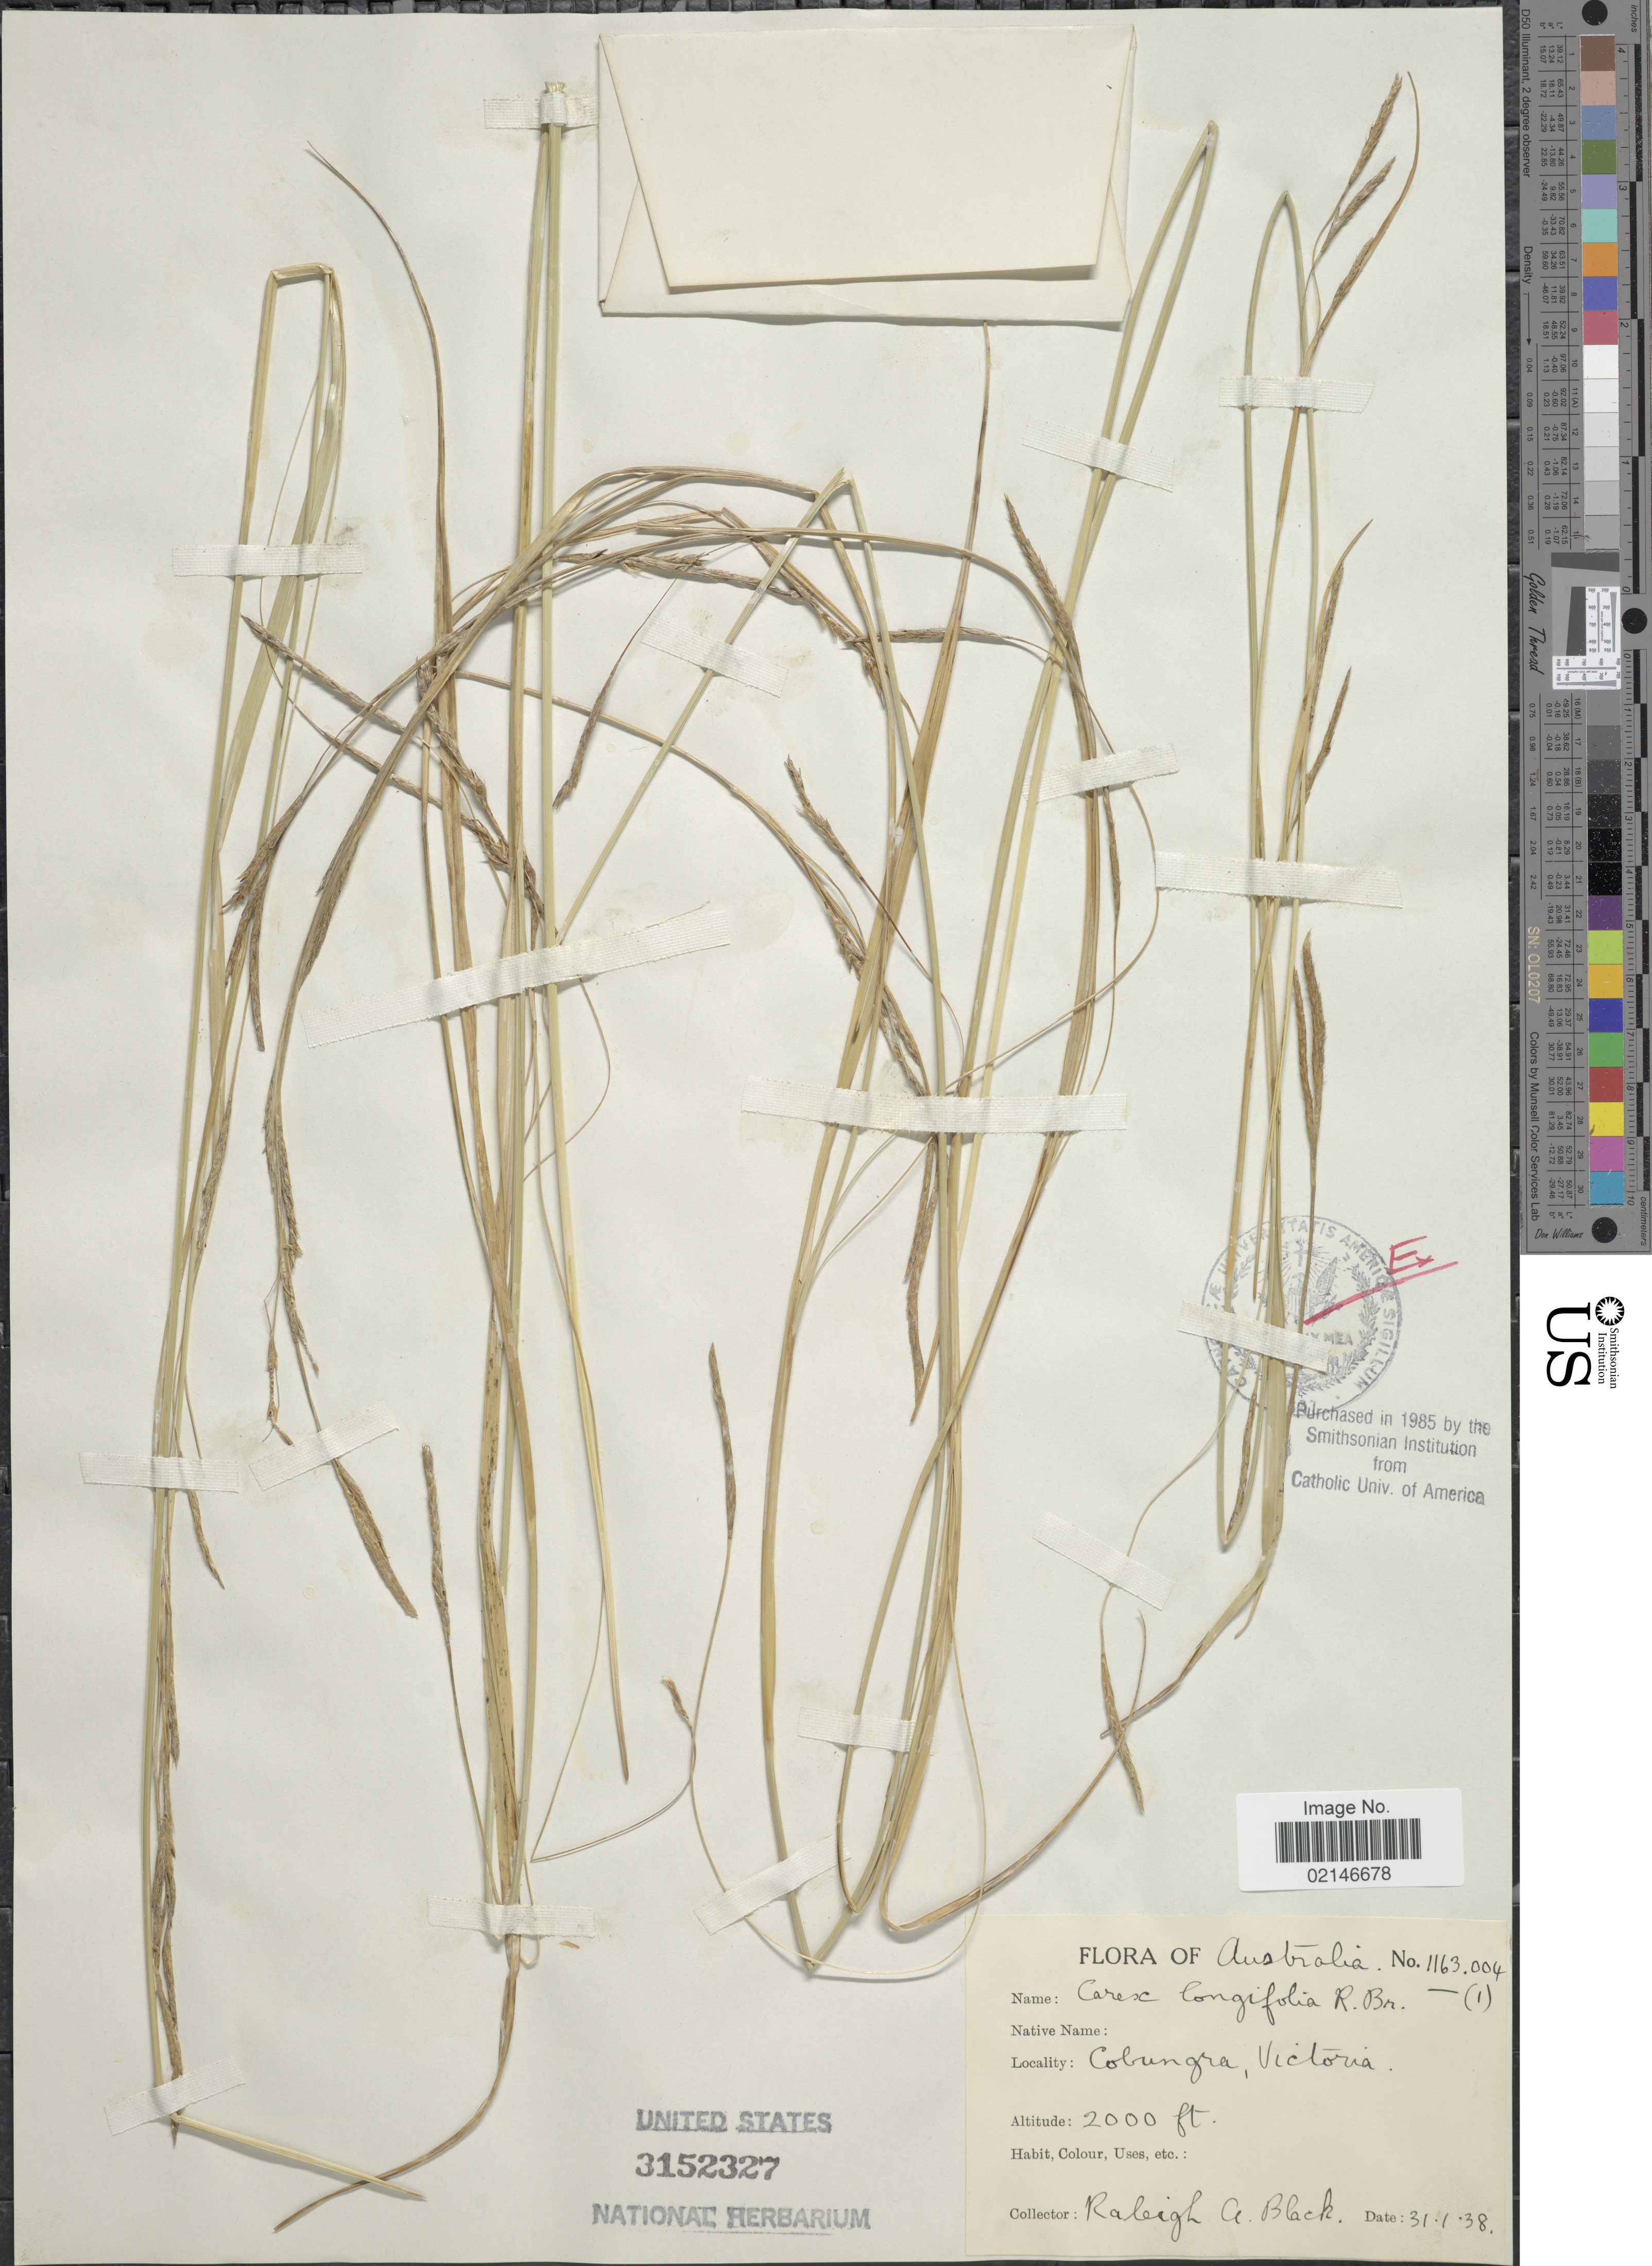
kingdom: Plantae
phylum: Tracheophyta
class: Liliopsida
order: Poales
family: Cyperaceae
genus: Carex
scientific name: Carex longebrachiata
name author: Boeckeler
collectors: R. A. Black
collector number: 1163.004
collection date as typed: Transcribed d/m/y: 31/1/38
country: Australia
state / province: Victoria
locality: Cobungra, Victoria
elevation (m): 610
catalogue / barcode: US 3152327